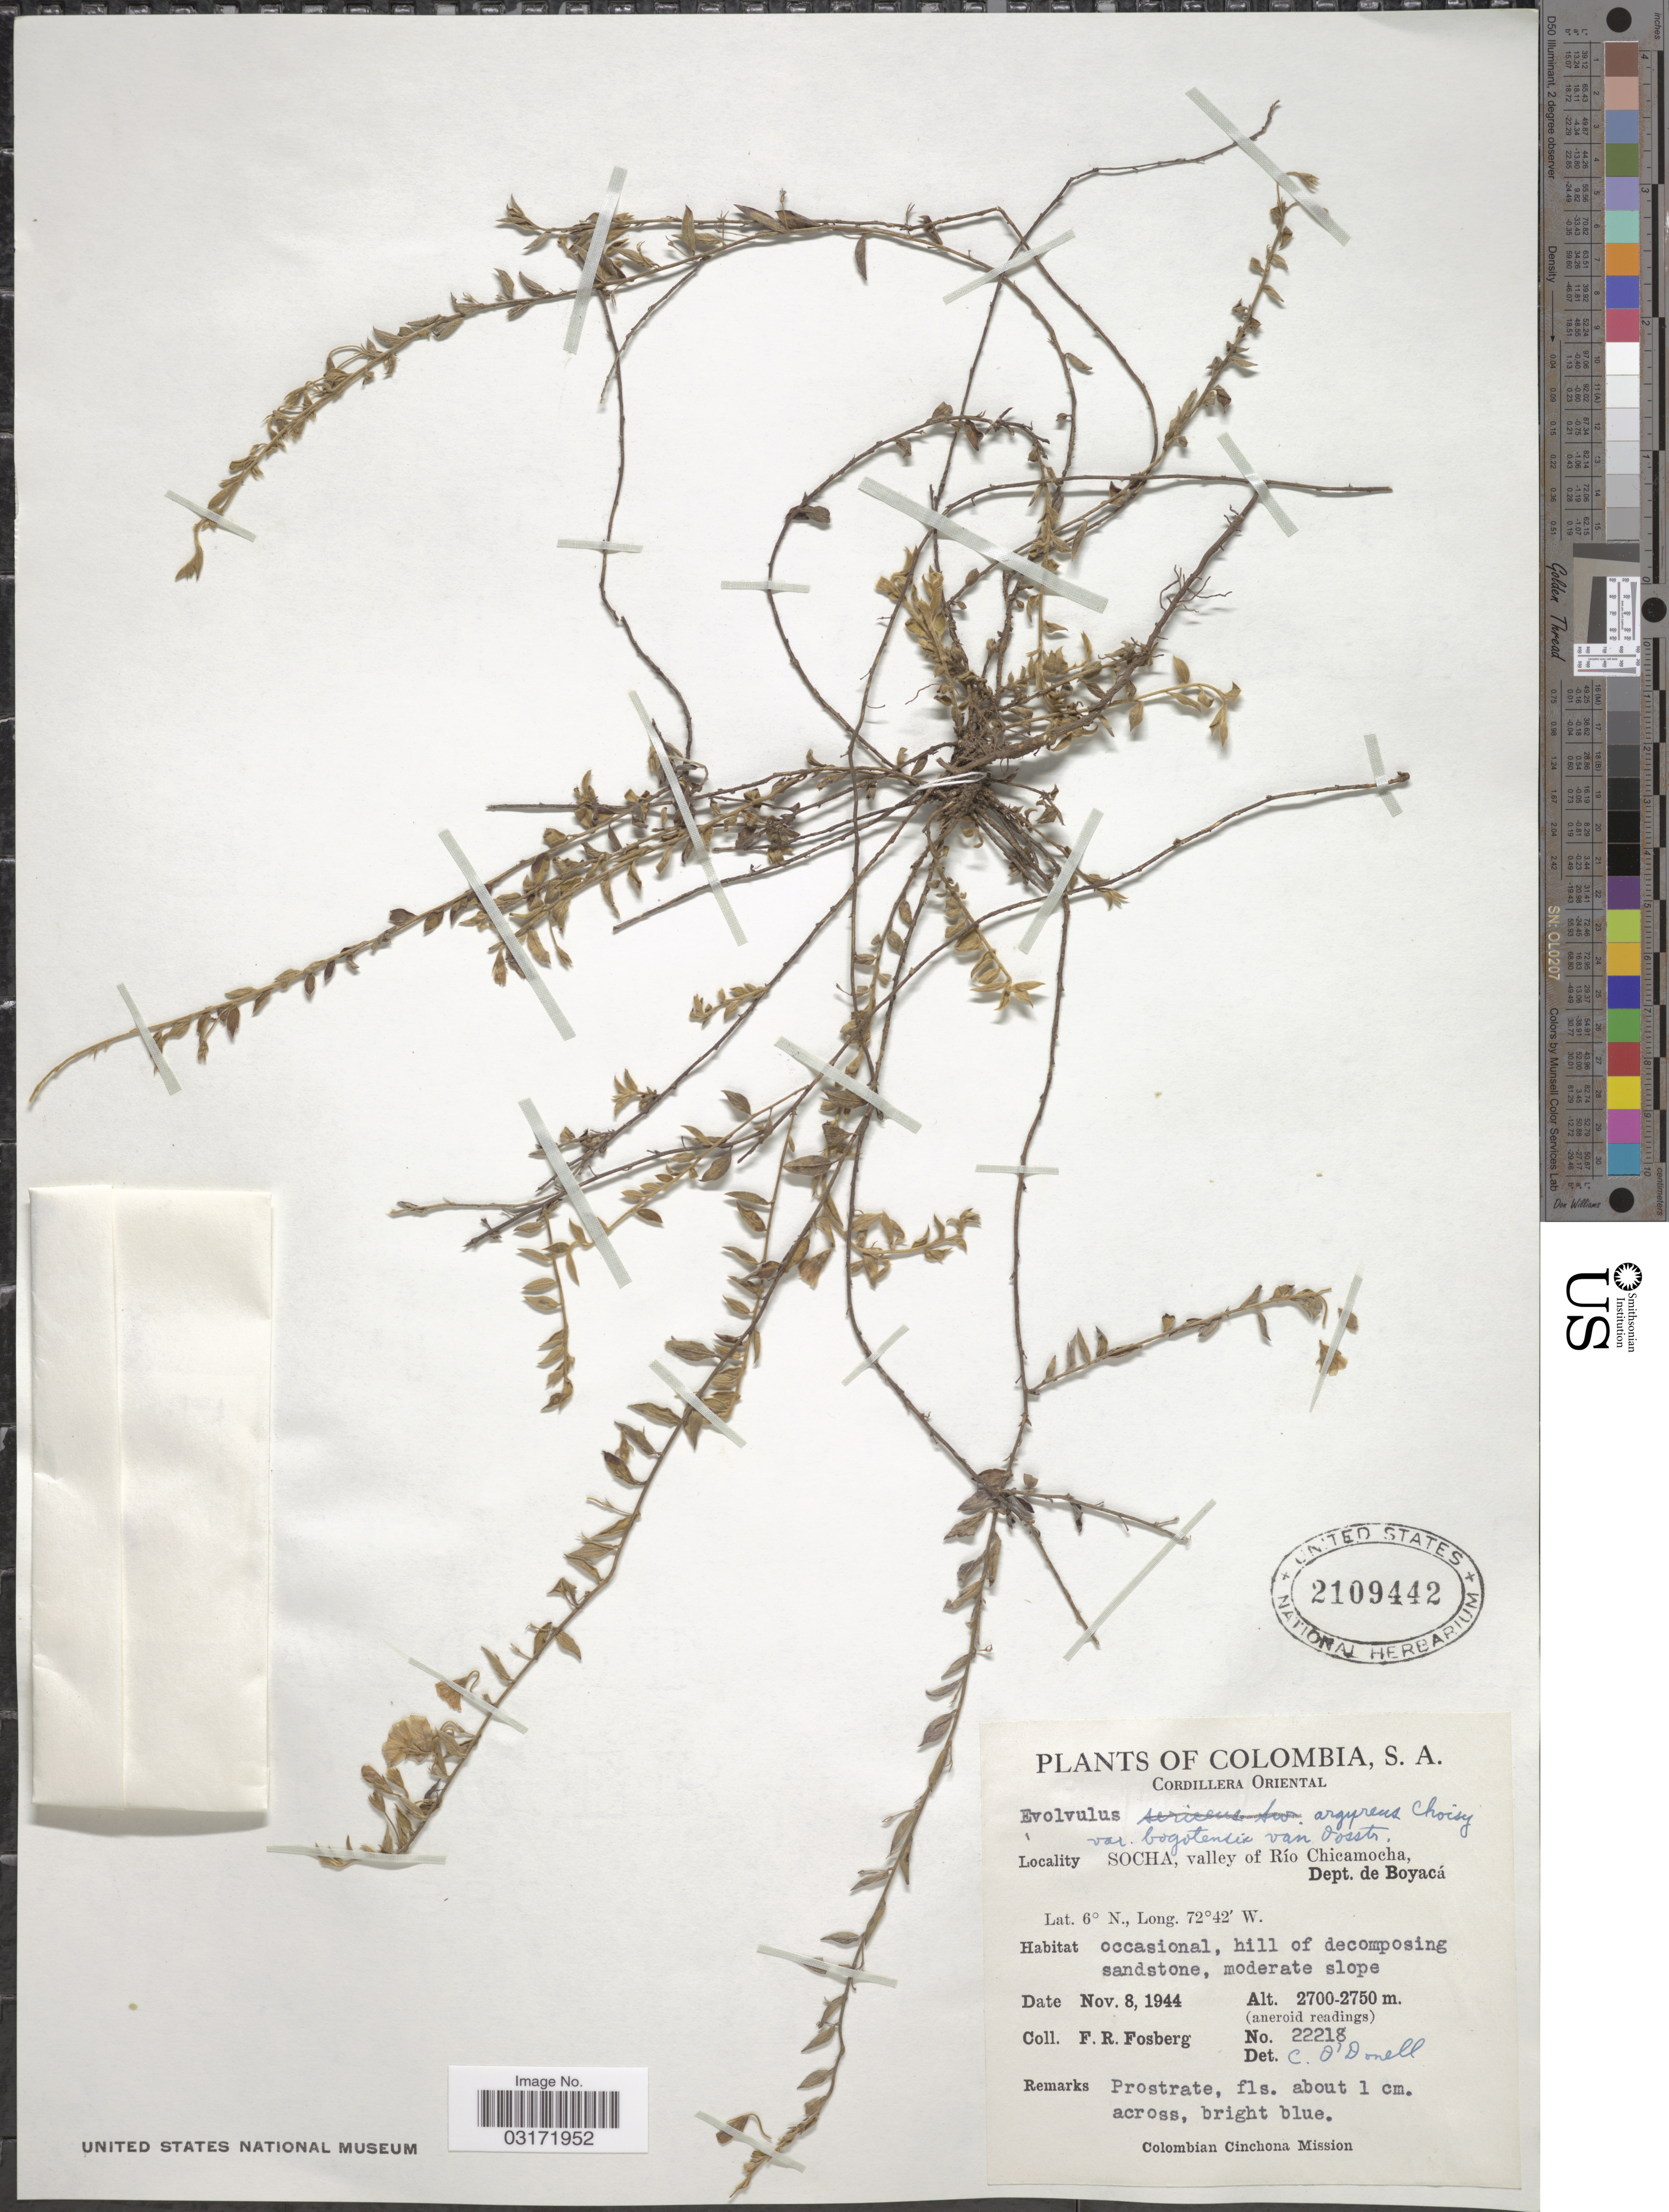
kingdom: Plantae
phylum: Tracheophyta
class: Magnoliopsida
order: Solanales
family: Convolvulaceae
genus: Evolvulus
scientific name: Evolvulus argyreus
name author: Choisy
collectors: F. R. Fosberg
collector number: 22218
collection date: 1944-11-08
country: Colombia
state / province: Boyacá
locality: Cordillera Oriental, Socha, valley of Río Chicamocha, Dept. de Boyacá.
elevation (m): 2700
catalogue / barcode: US 2109442